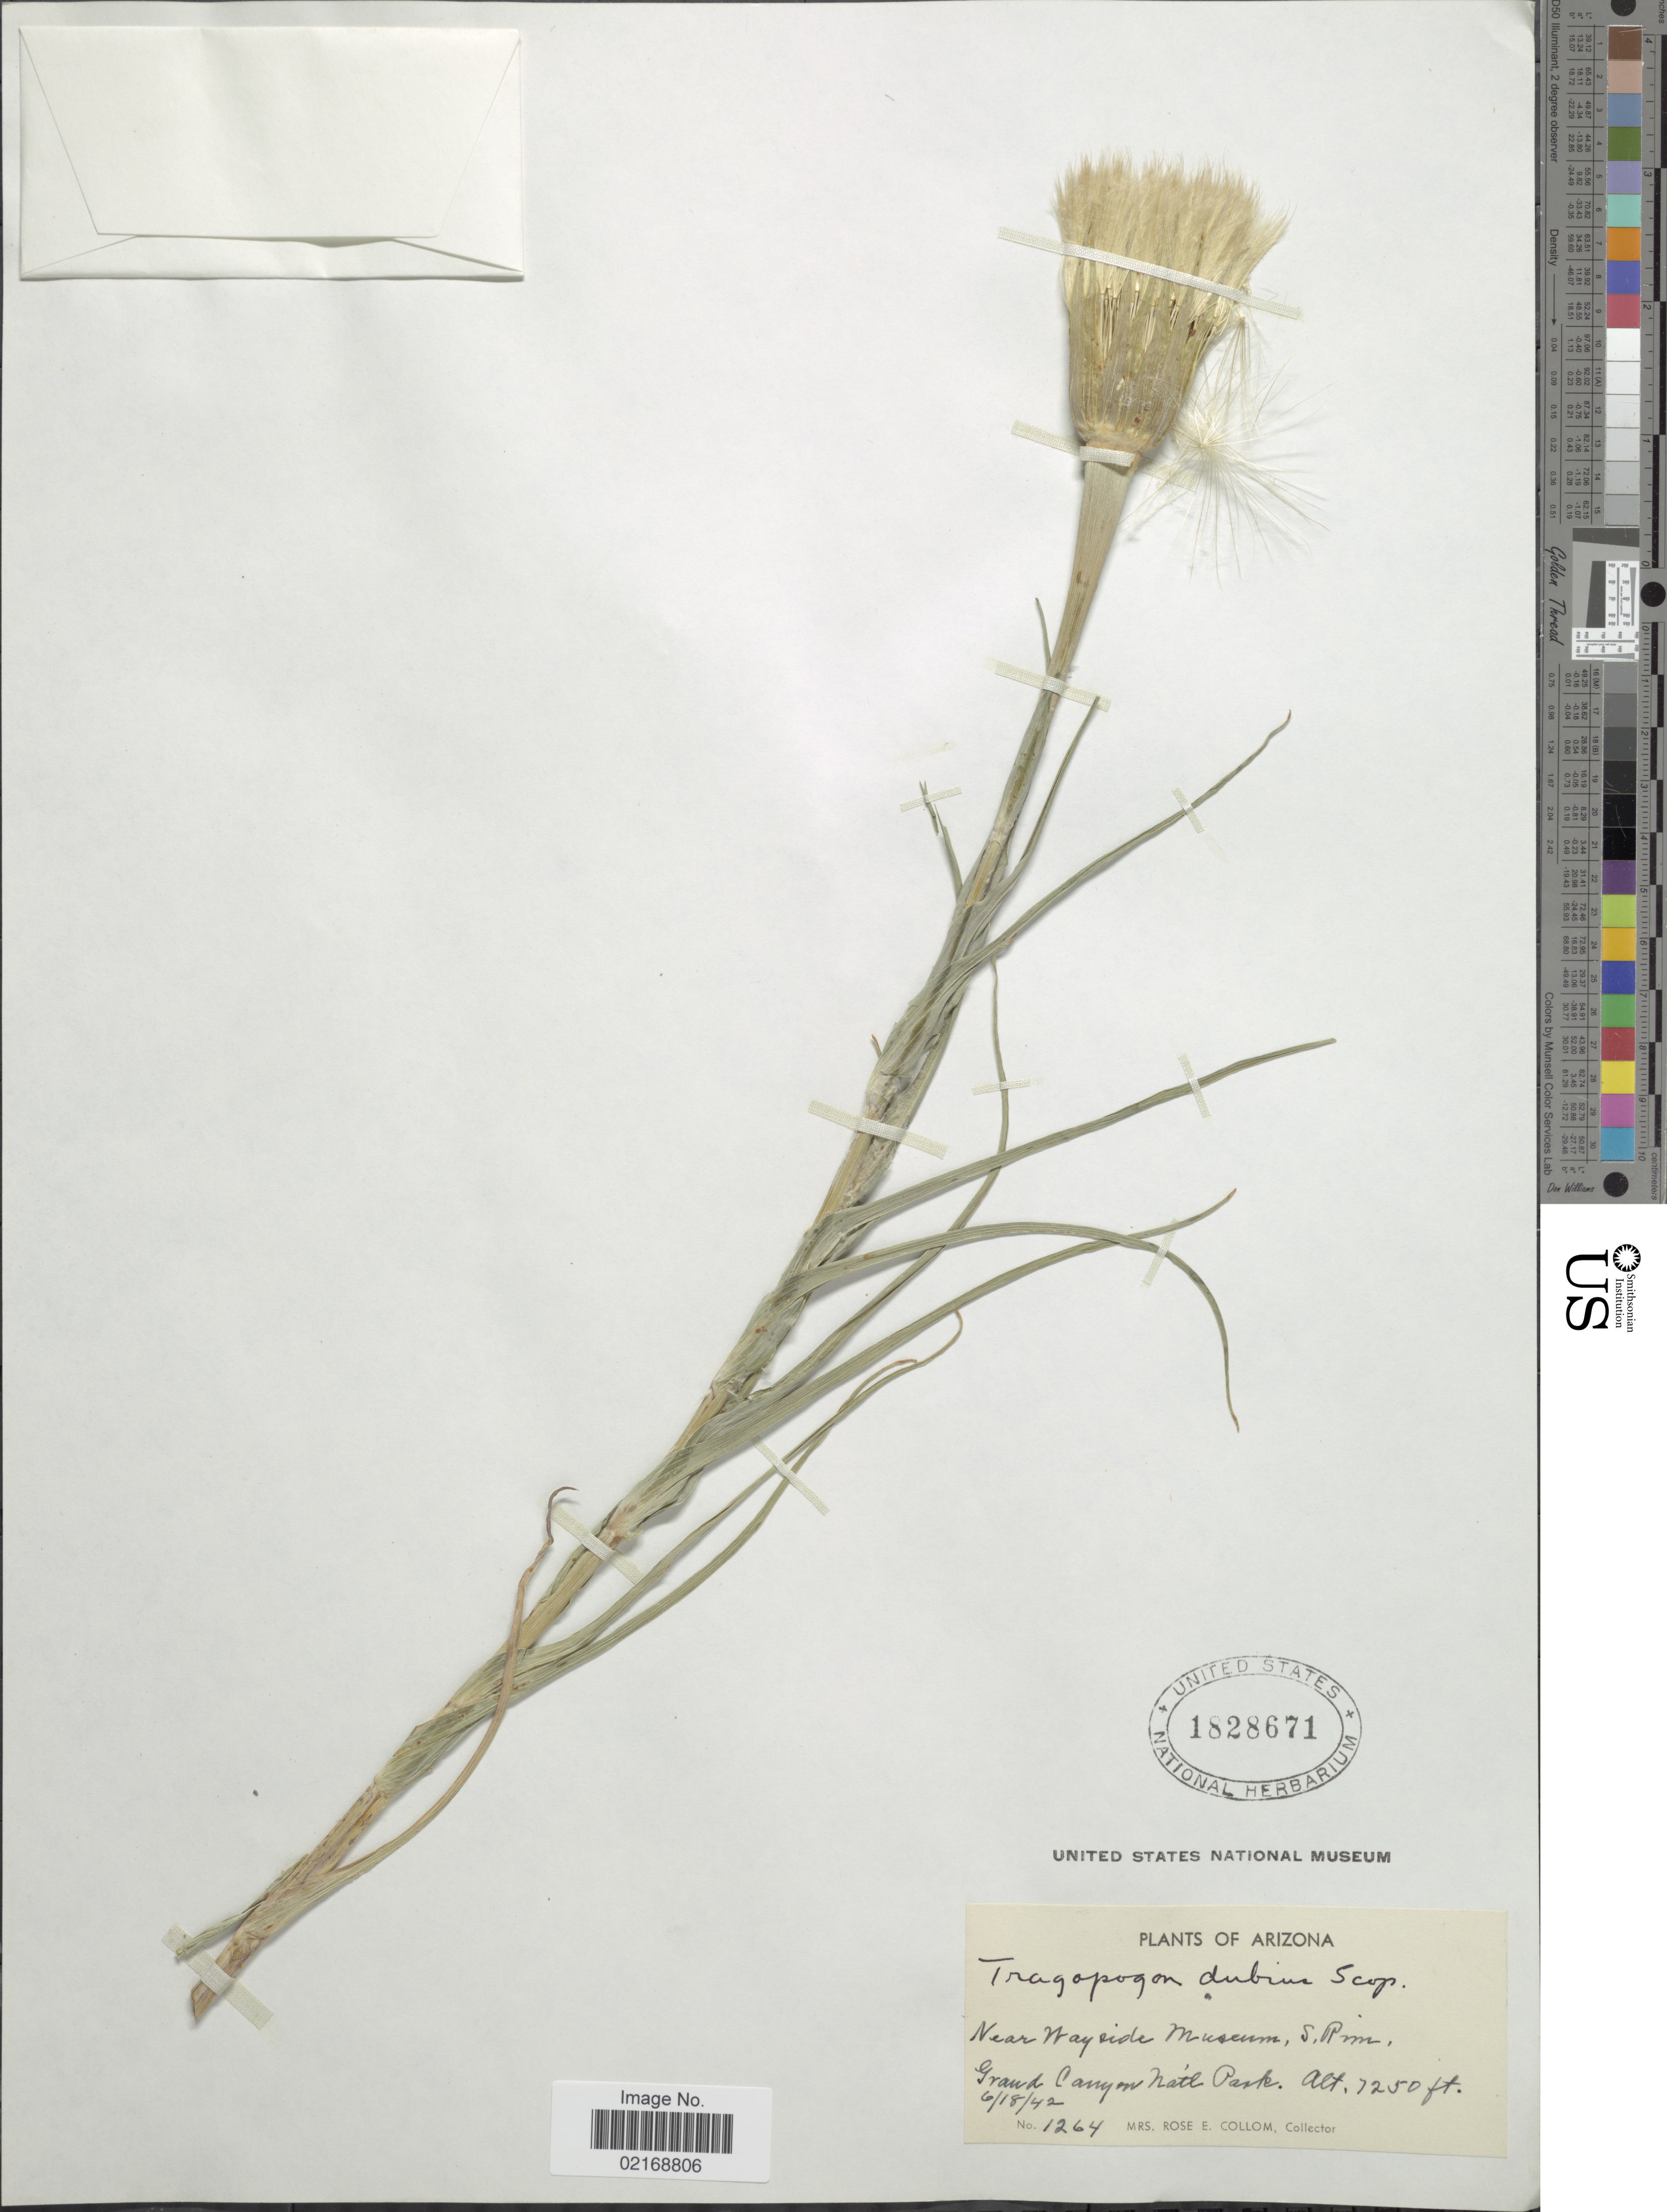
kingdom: Plantae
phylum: Tracheophyta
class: Magnoliopsida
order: Asterales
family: Asteraceae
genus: Tragopogon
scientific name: Tragopogon dubius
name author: Scop.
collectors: R. E. Collom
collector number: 1264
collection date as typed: Transcribed d/m/y: 18/6/42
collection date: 1942-06-18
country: United States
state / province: Arizona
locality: Near Wayride Museum, S. Rim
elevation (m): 2210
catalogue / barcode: US 1828671